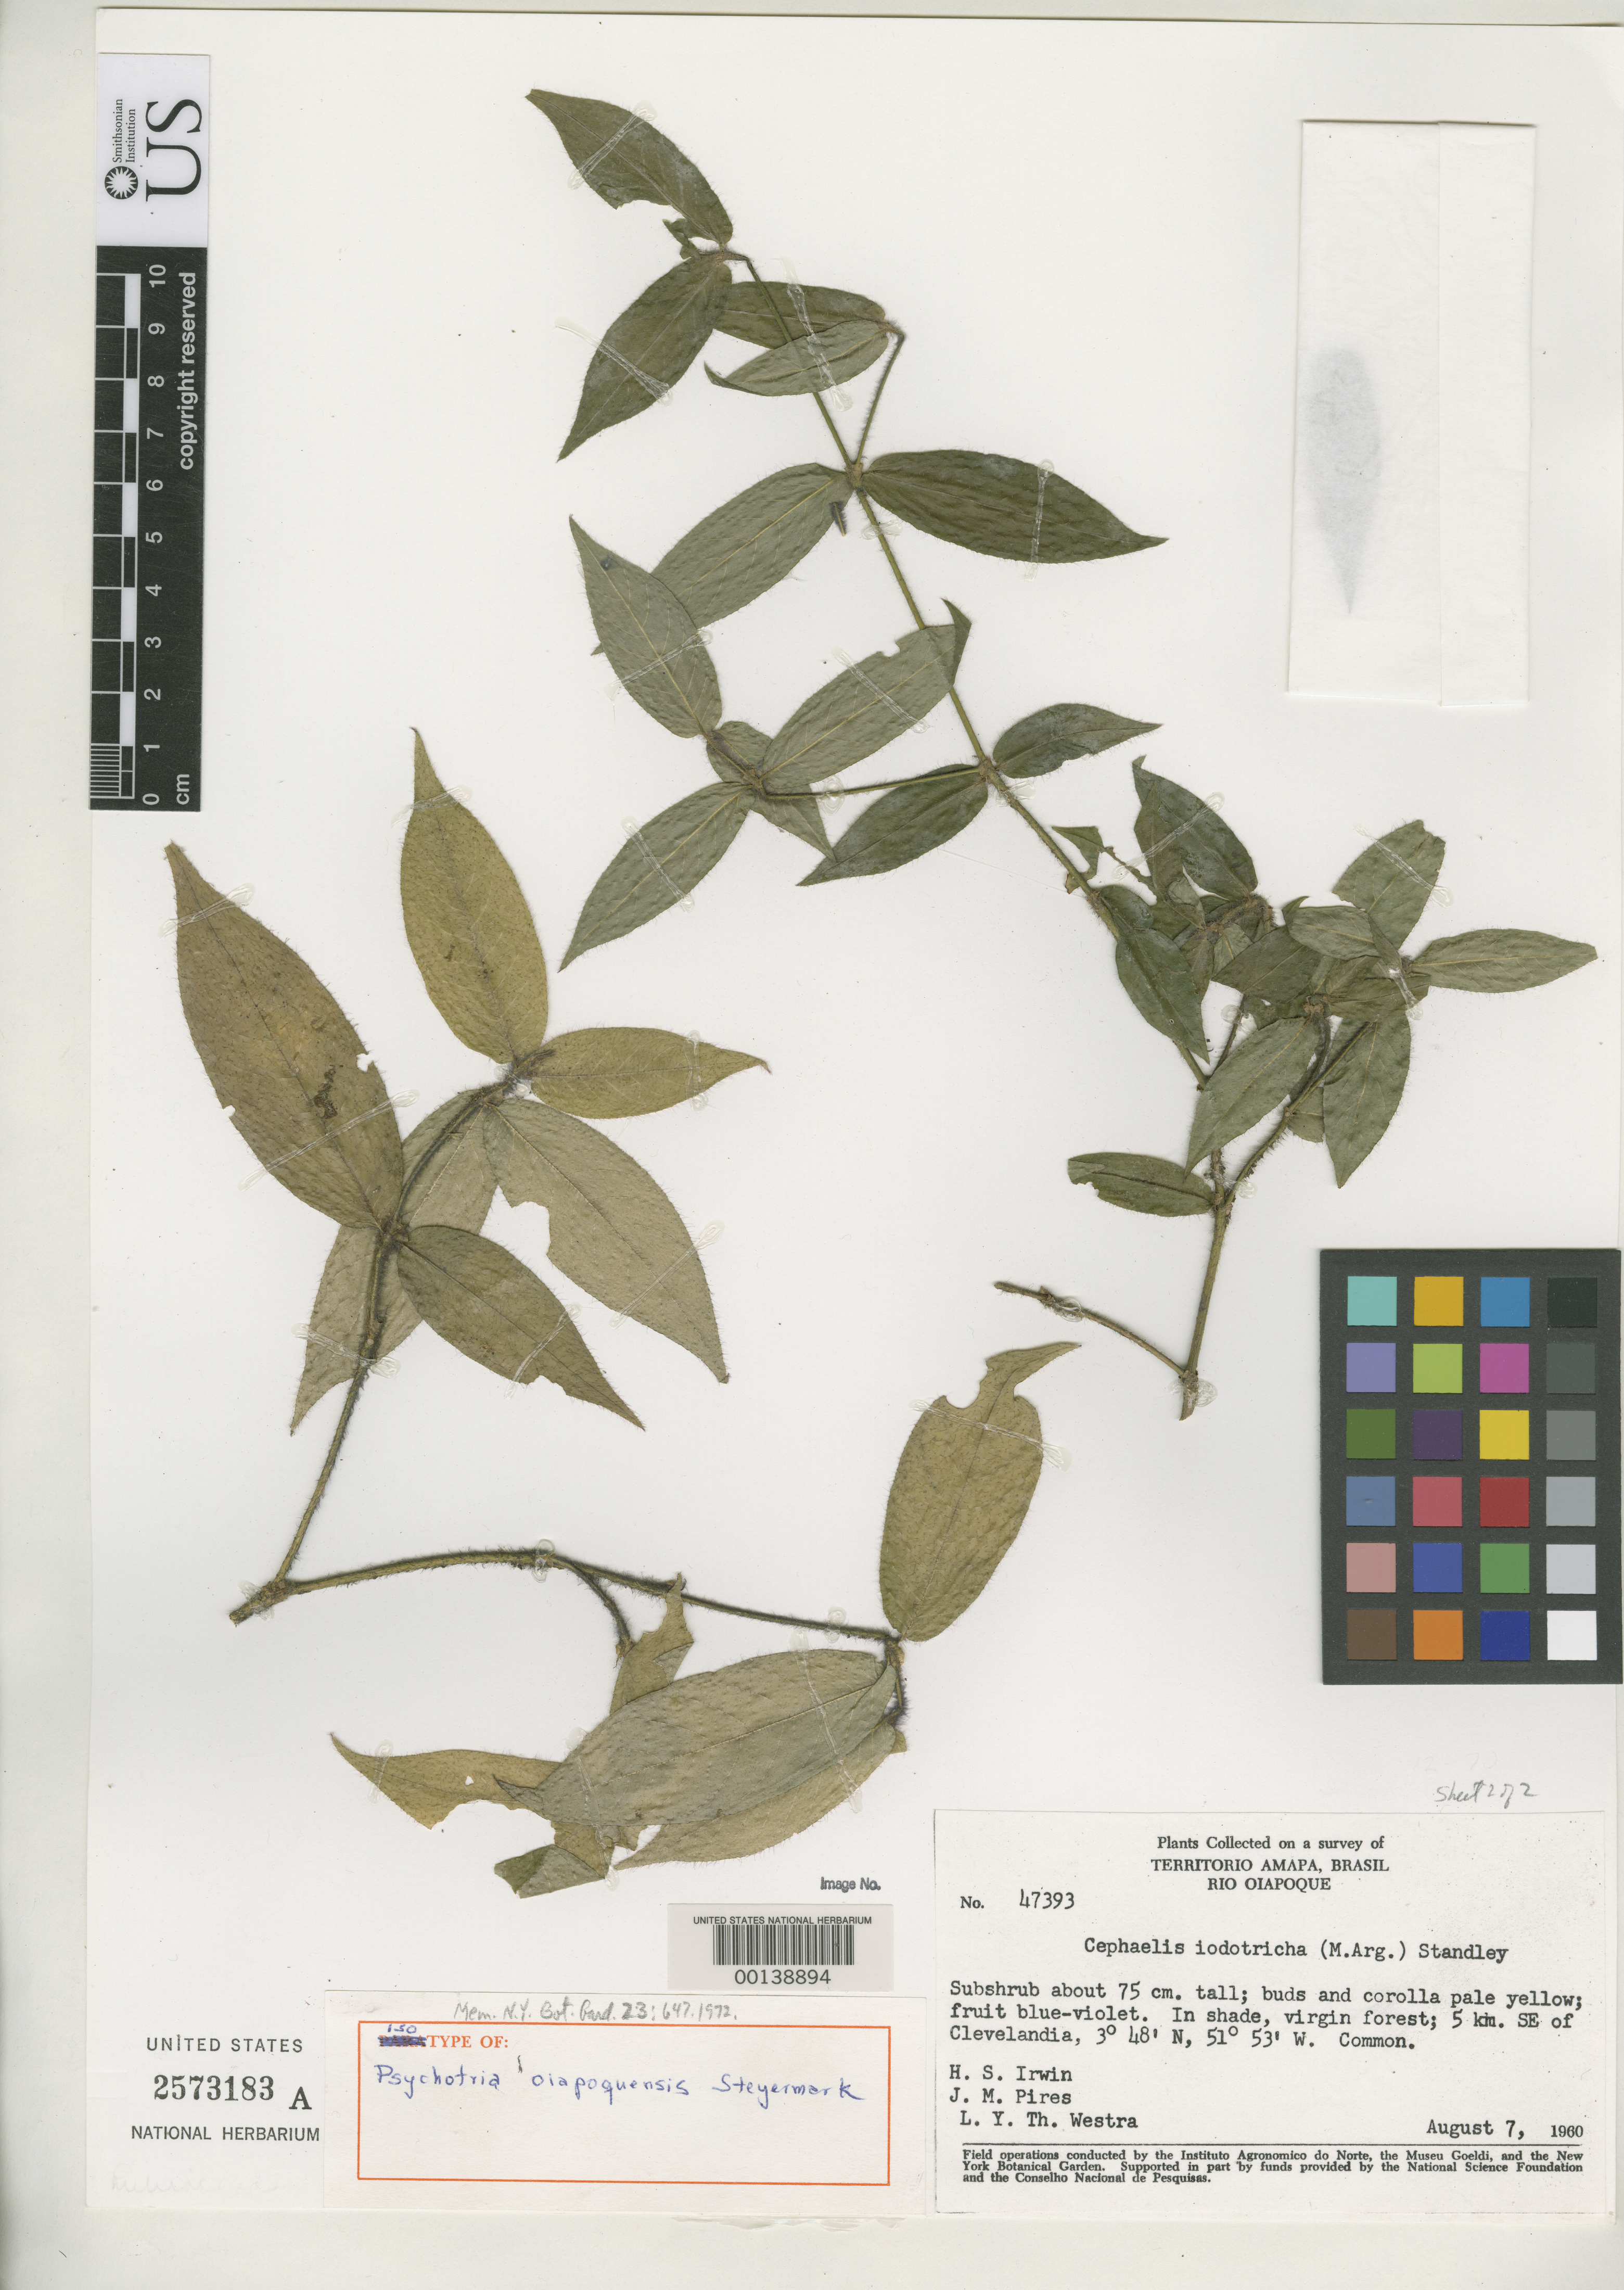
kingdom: Plantae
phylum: Tracheophyta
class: Magnoliopsida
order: Gentianales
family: Rubiaceae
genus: Psychotria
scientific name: Psychotria oiapoquensis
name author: Steyerm.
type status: Isotype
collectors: H. Irwin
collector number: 47393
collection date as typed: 07 Aug 1960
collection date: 1960-08-07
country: Brazil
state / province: Amapá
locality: Rio Oiapoque, 5 km SE of Clevelandia.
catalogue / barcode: US 2573183A